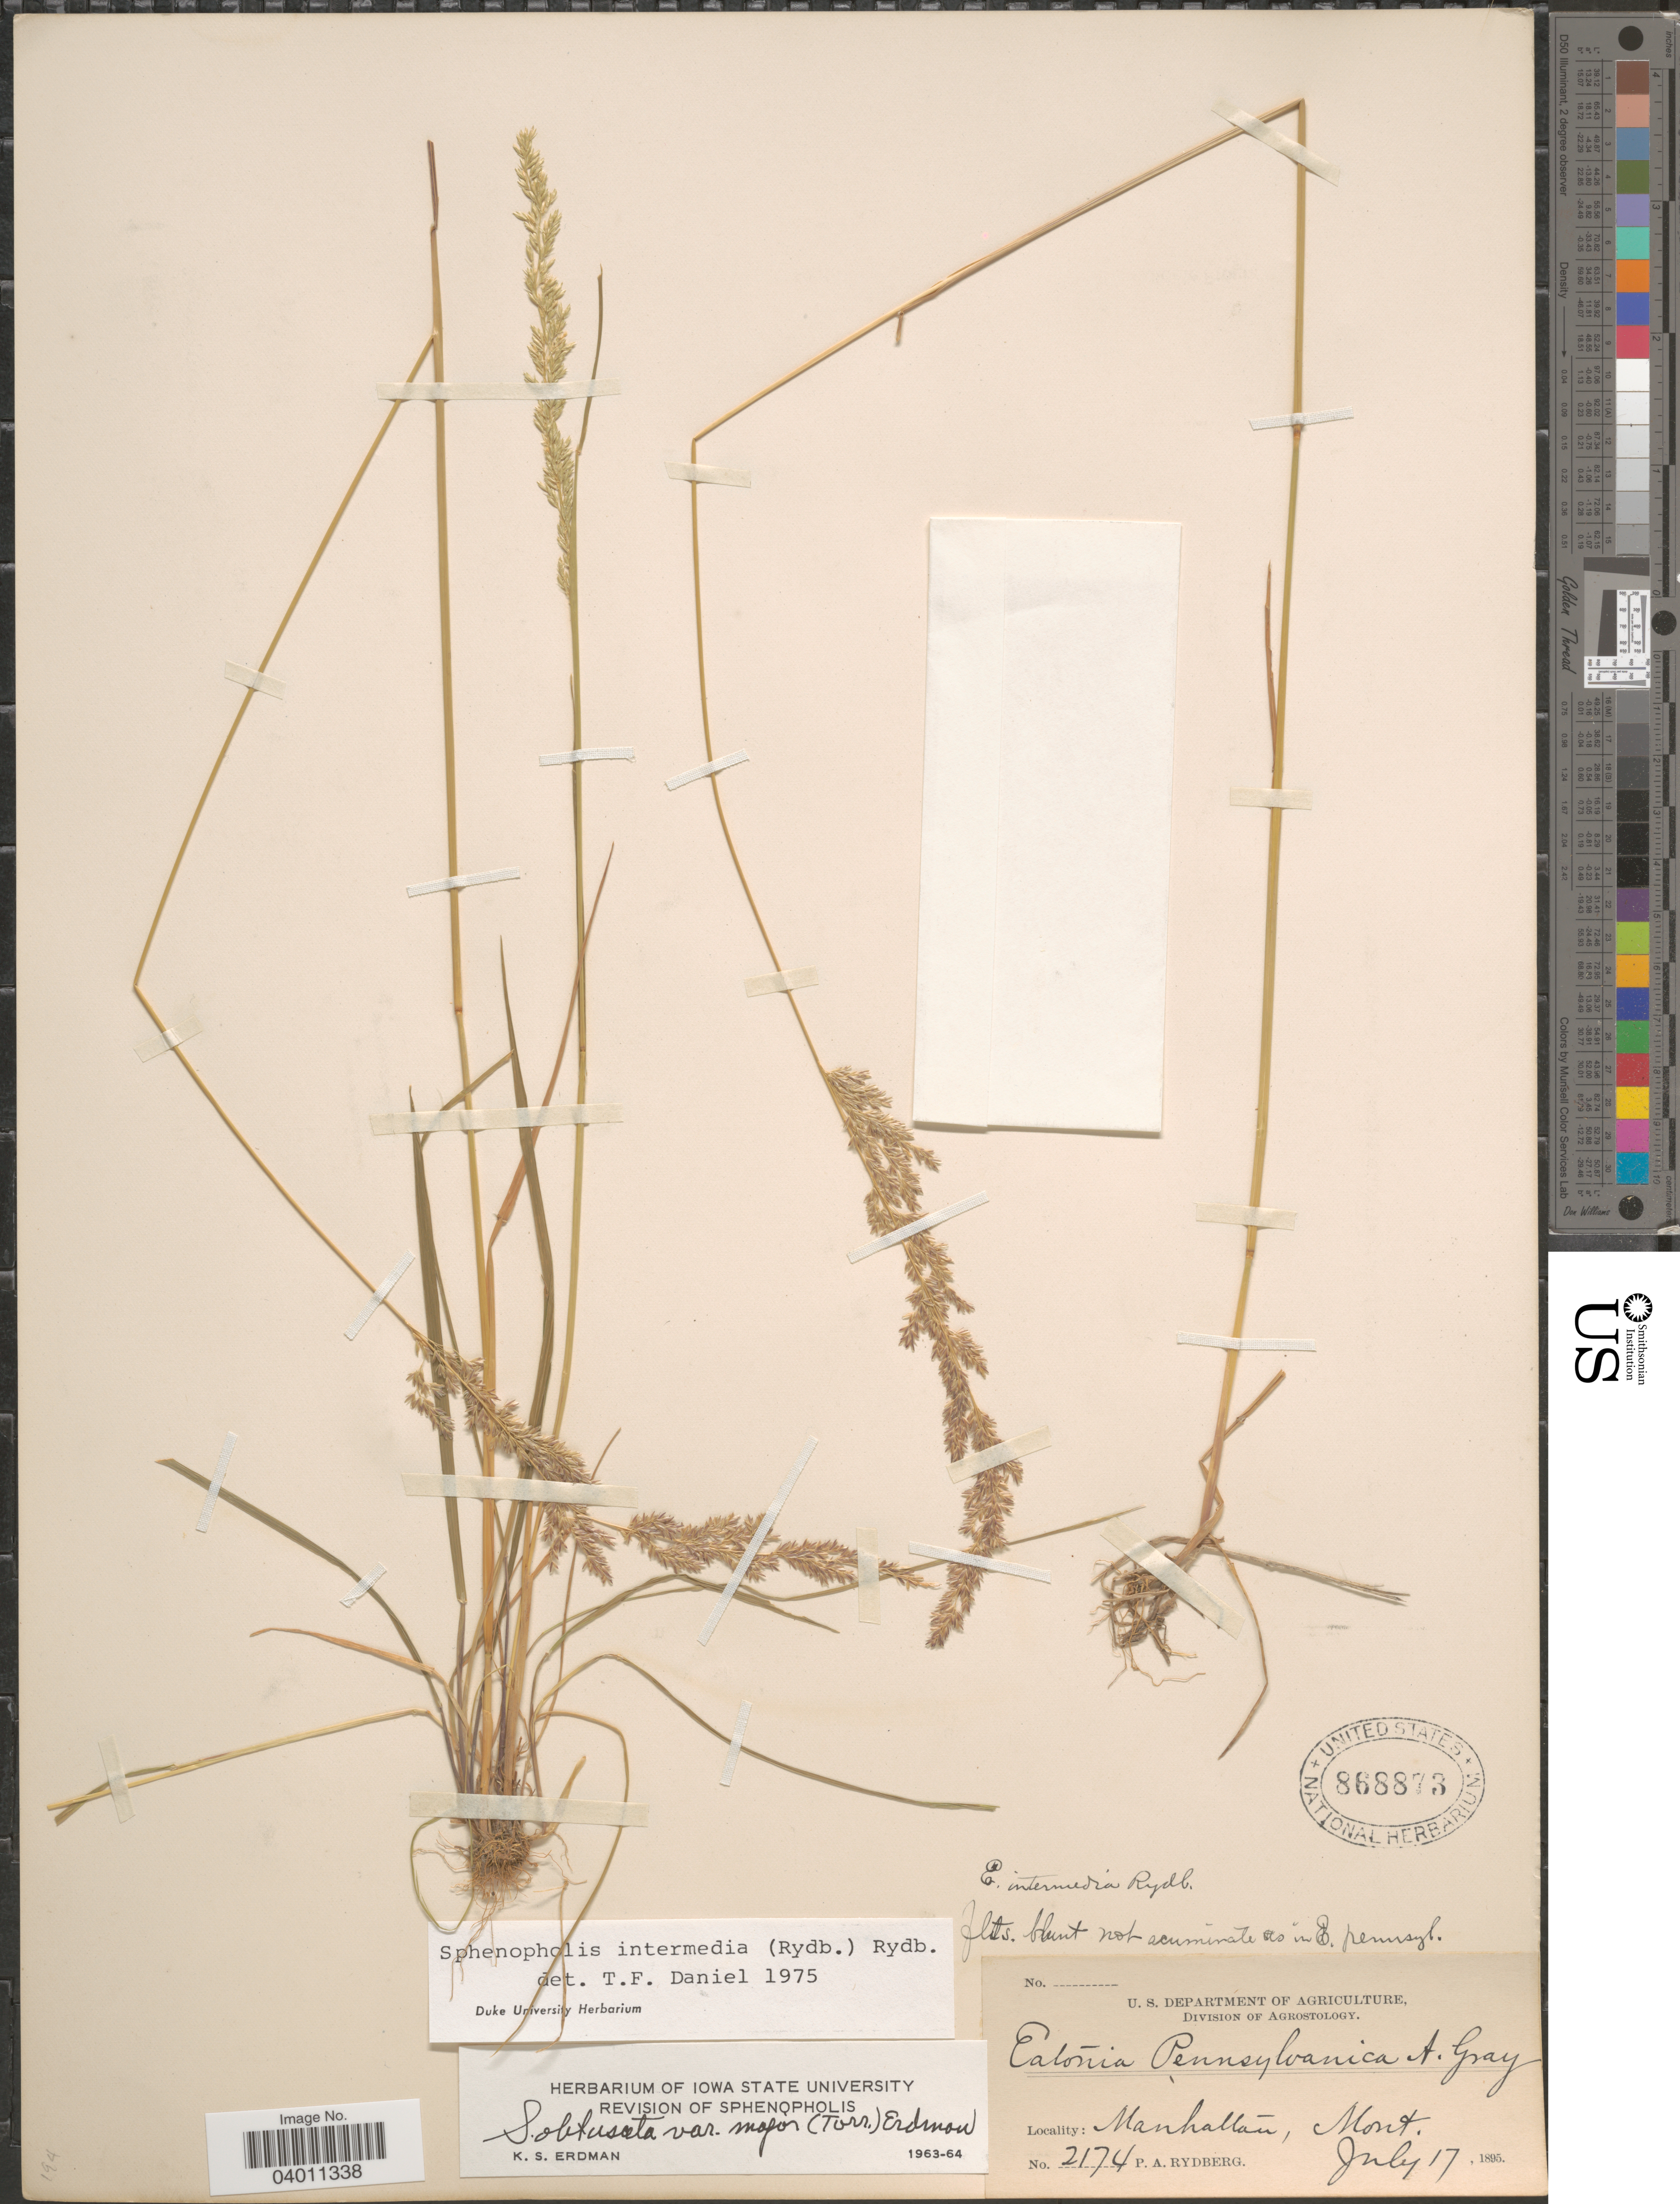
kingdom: Plantae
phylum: Tracheophyta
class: Liliopsida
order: Poales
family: Poaceae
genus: Sphenopholis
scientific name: Sphenopholis intermedia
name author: (Rydb.) Rydb.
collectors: P. A. Rydberg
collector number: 2174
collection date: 1895-07-17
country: United States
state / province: Montana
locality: Manhattan.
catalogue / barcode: US 868873